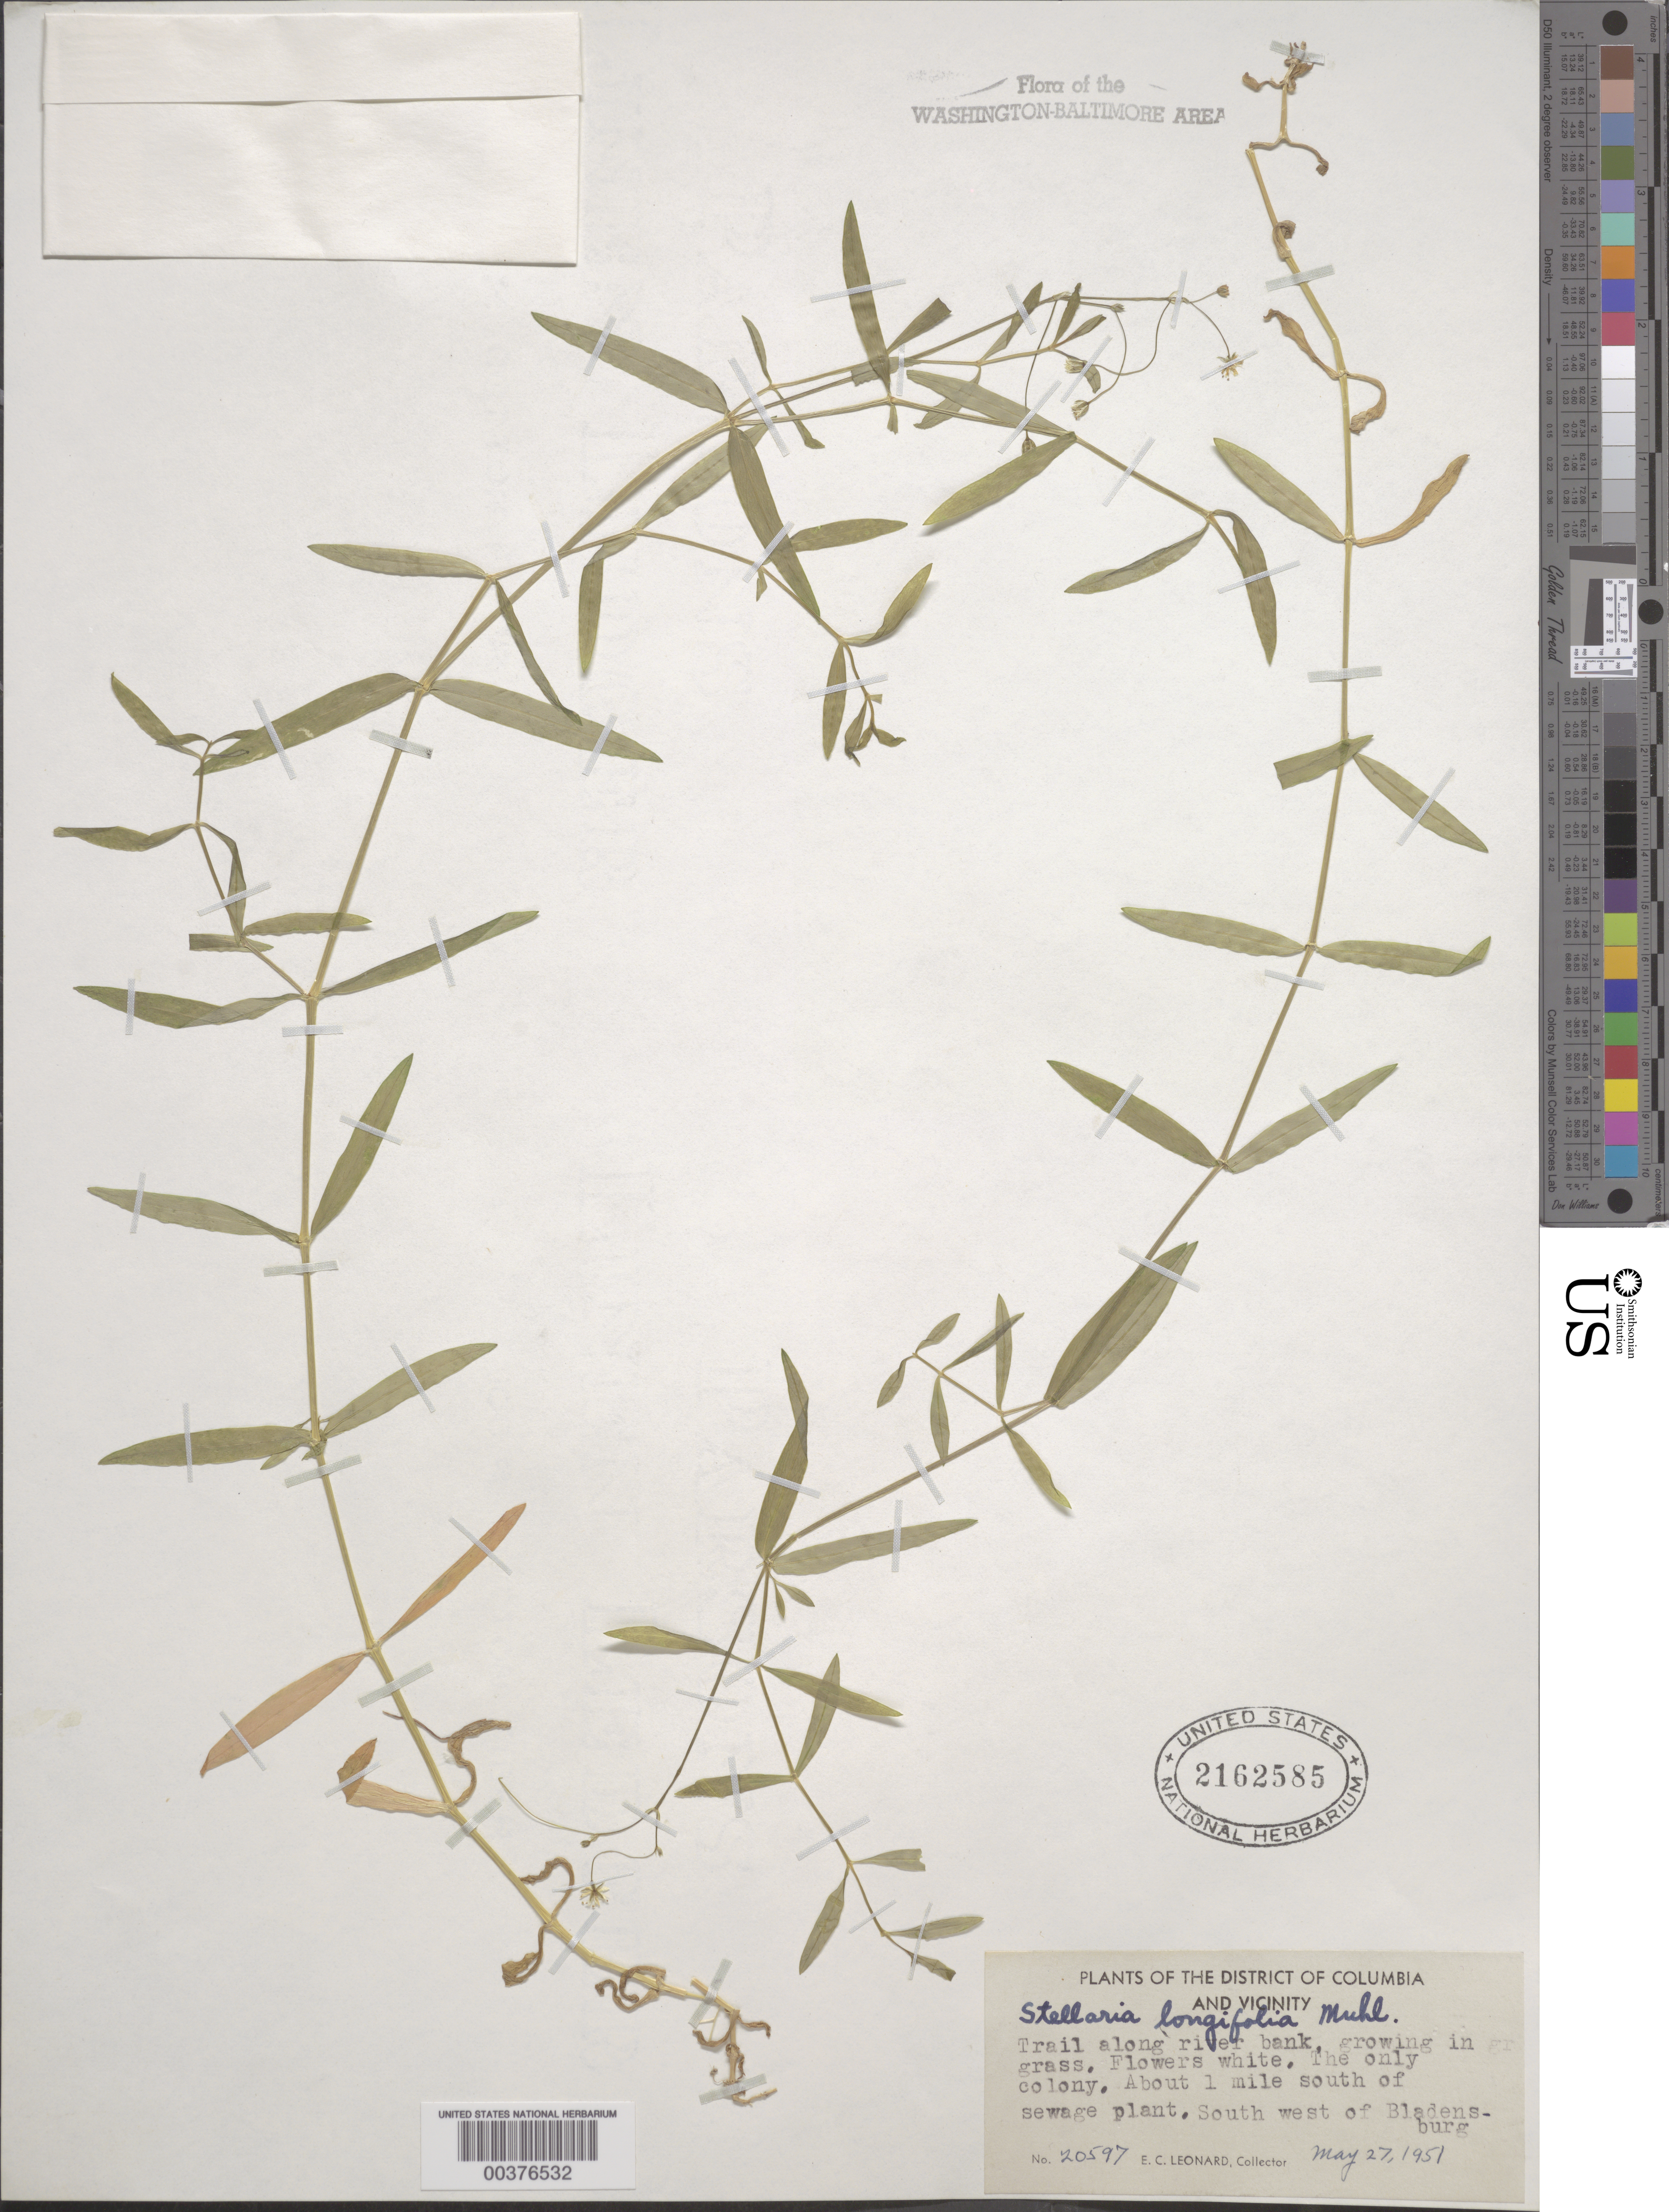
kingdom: Plantae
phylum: Tracheophyta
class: Magnoliopsida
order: Caryophyllales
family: Caryophyllaceae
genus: Stellaria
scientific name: Stellaria longifolia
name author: Muhl. ex Willd.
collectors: E. C. Leonard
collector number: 20597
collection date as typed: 27 May 1951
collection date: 1951-05-27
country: United States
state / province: Maryland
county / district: Prince George's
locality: southwest of Bladensburg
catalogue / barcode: US 2162585